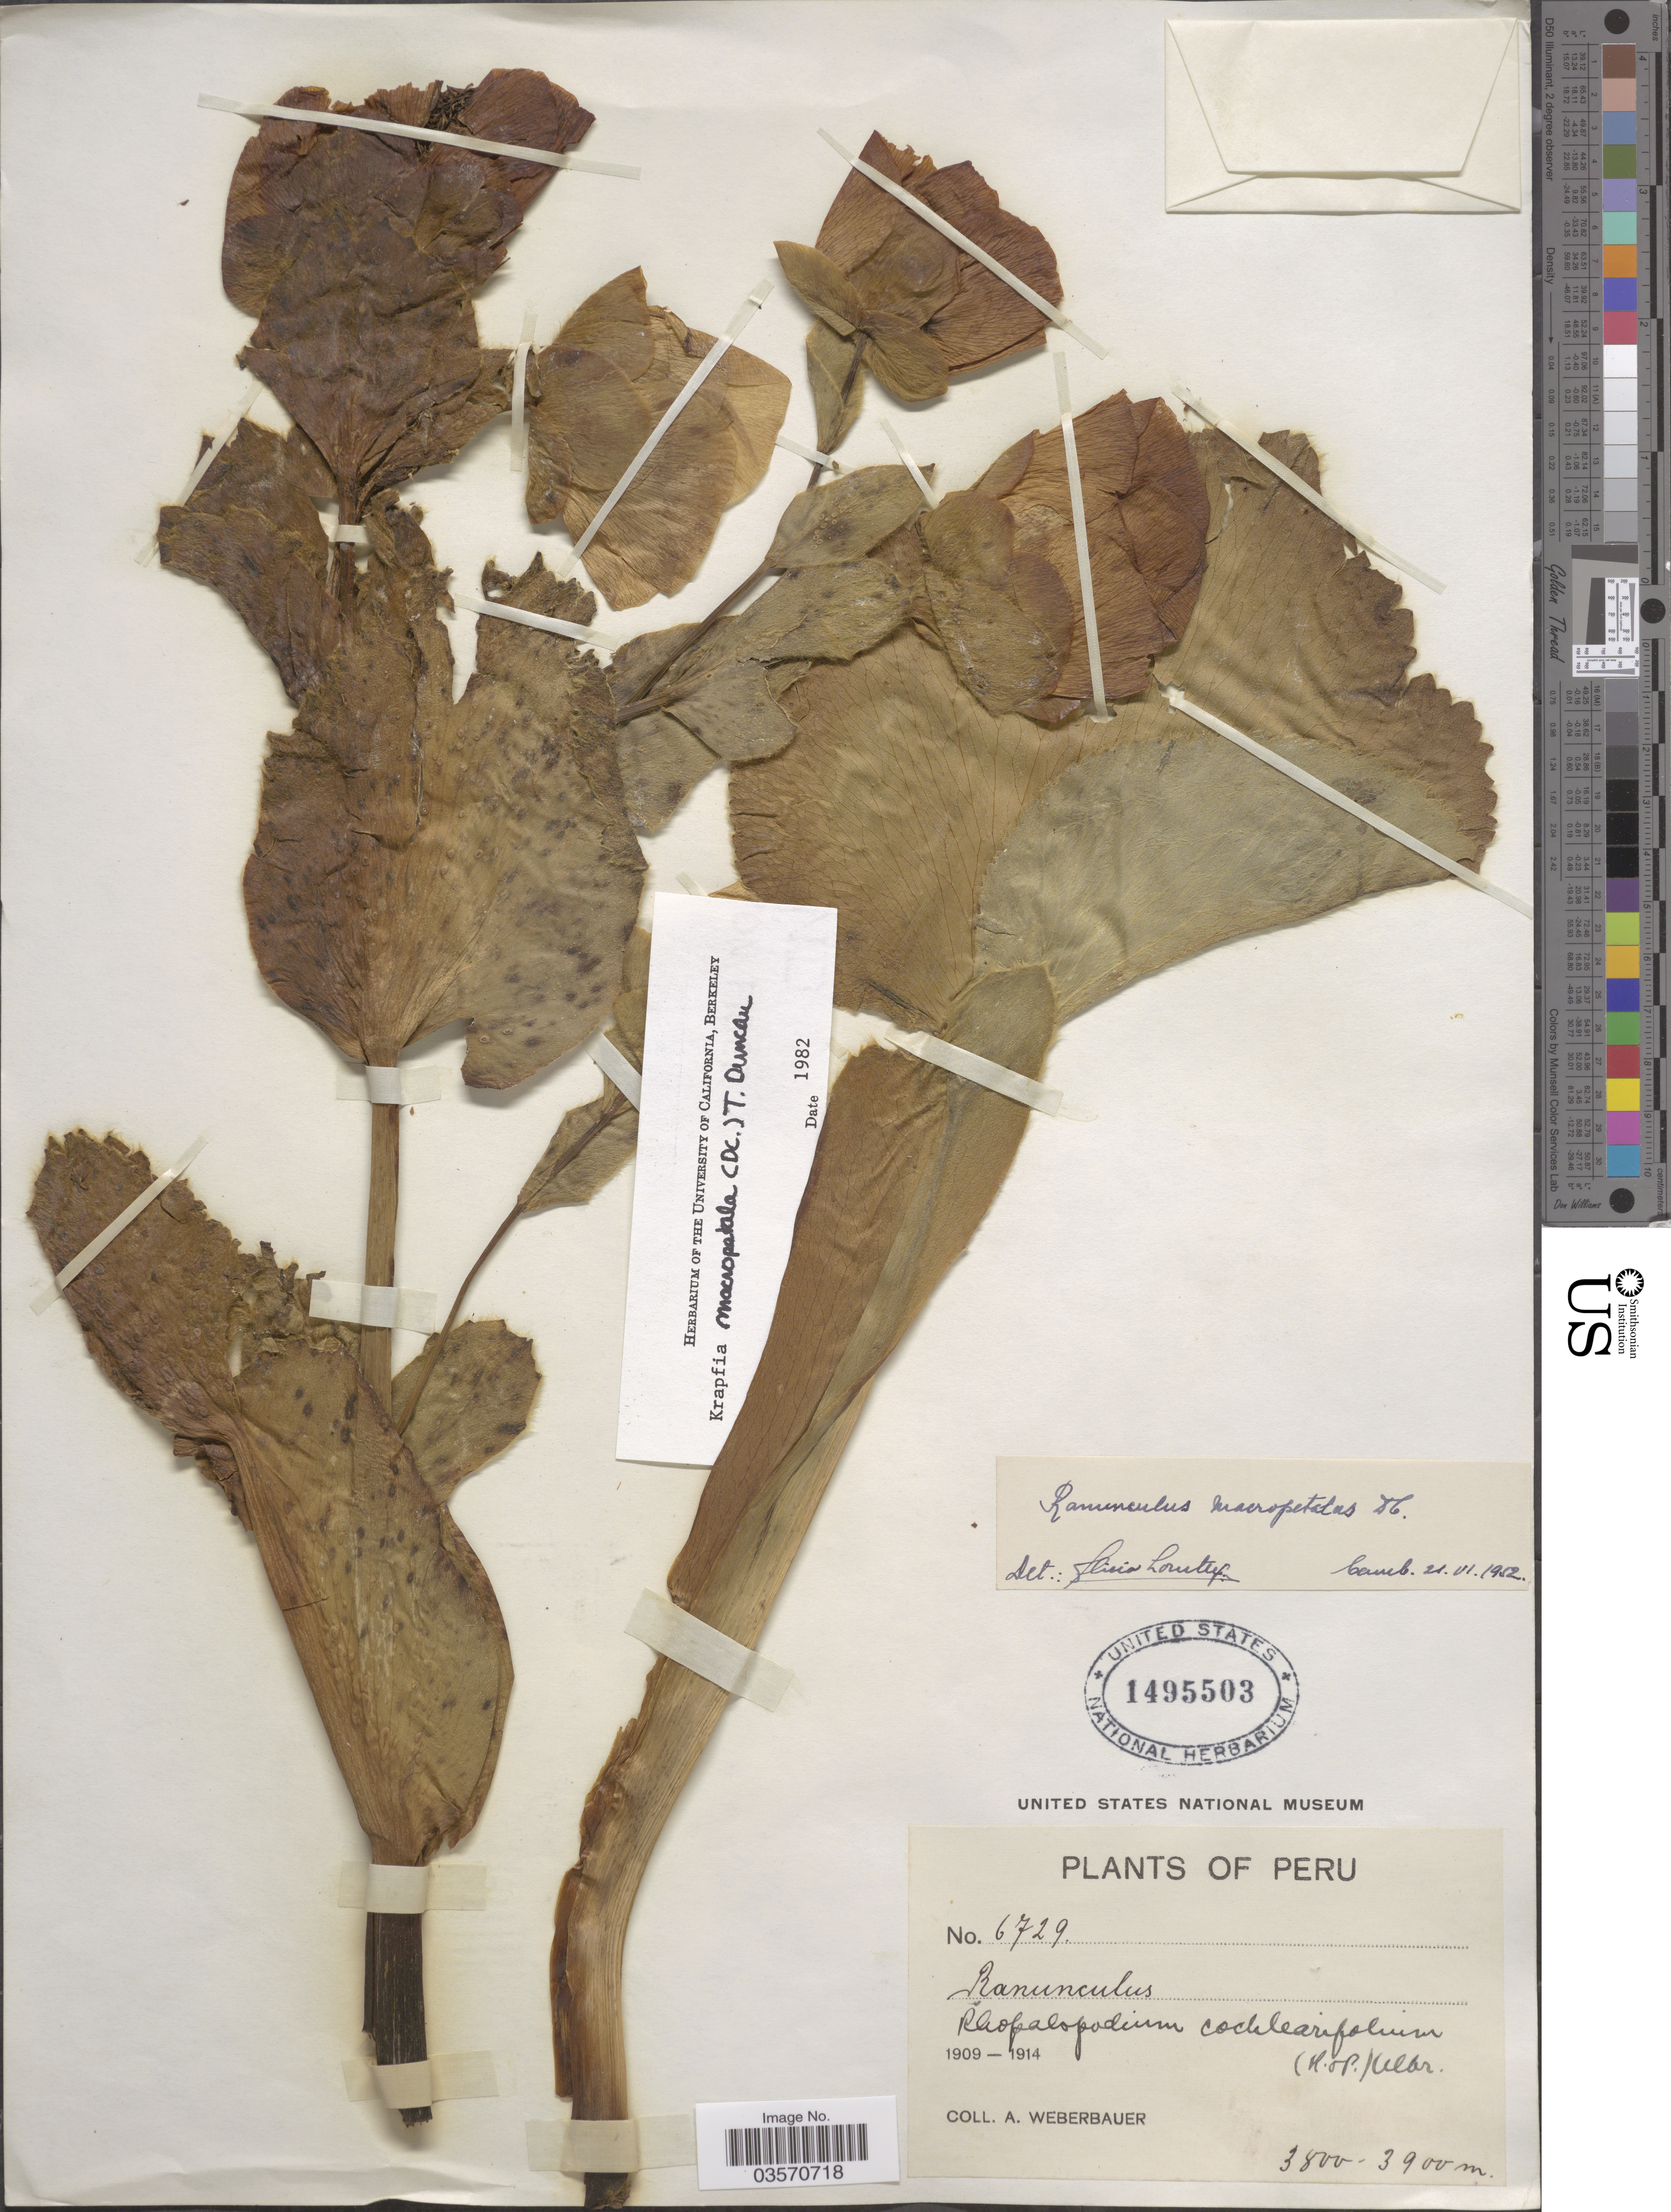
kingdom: Plantae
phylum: Tracheophyta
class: Magnoliopsida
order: Ranunculales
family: Ranunculaceae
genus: Krapfia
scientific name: Krapfia macropetala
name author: (DC.) Tamura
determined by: Duncan, T.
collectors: A. Weberbauer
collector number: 6729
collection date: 1909/1914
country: Peru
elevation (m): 3800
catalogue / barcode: US 1495503